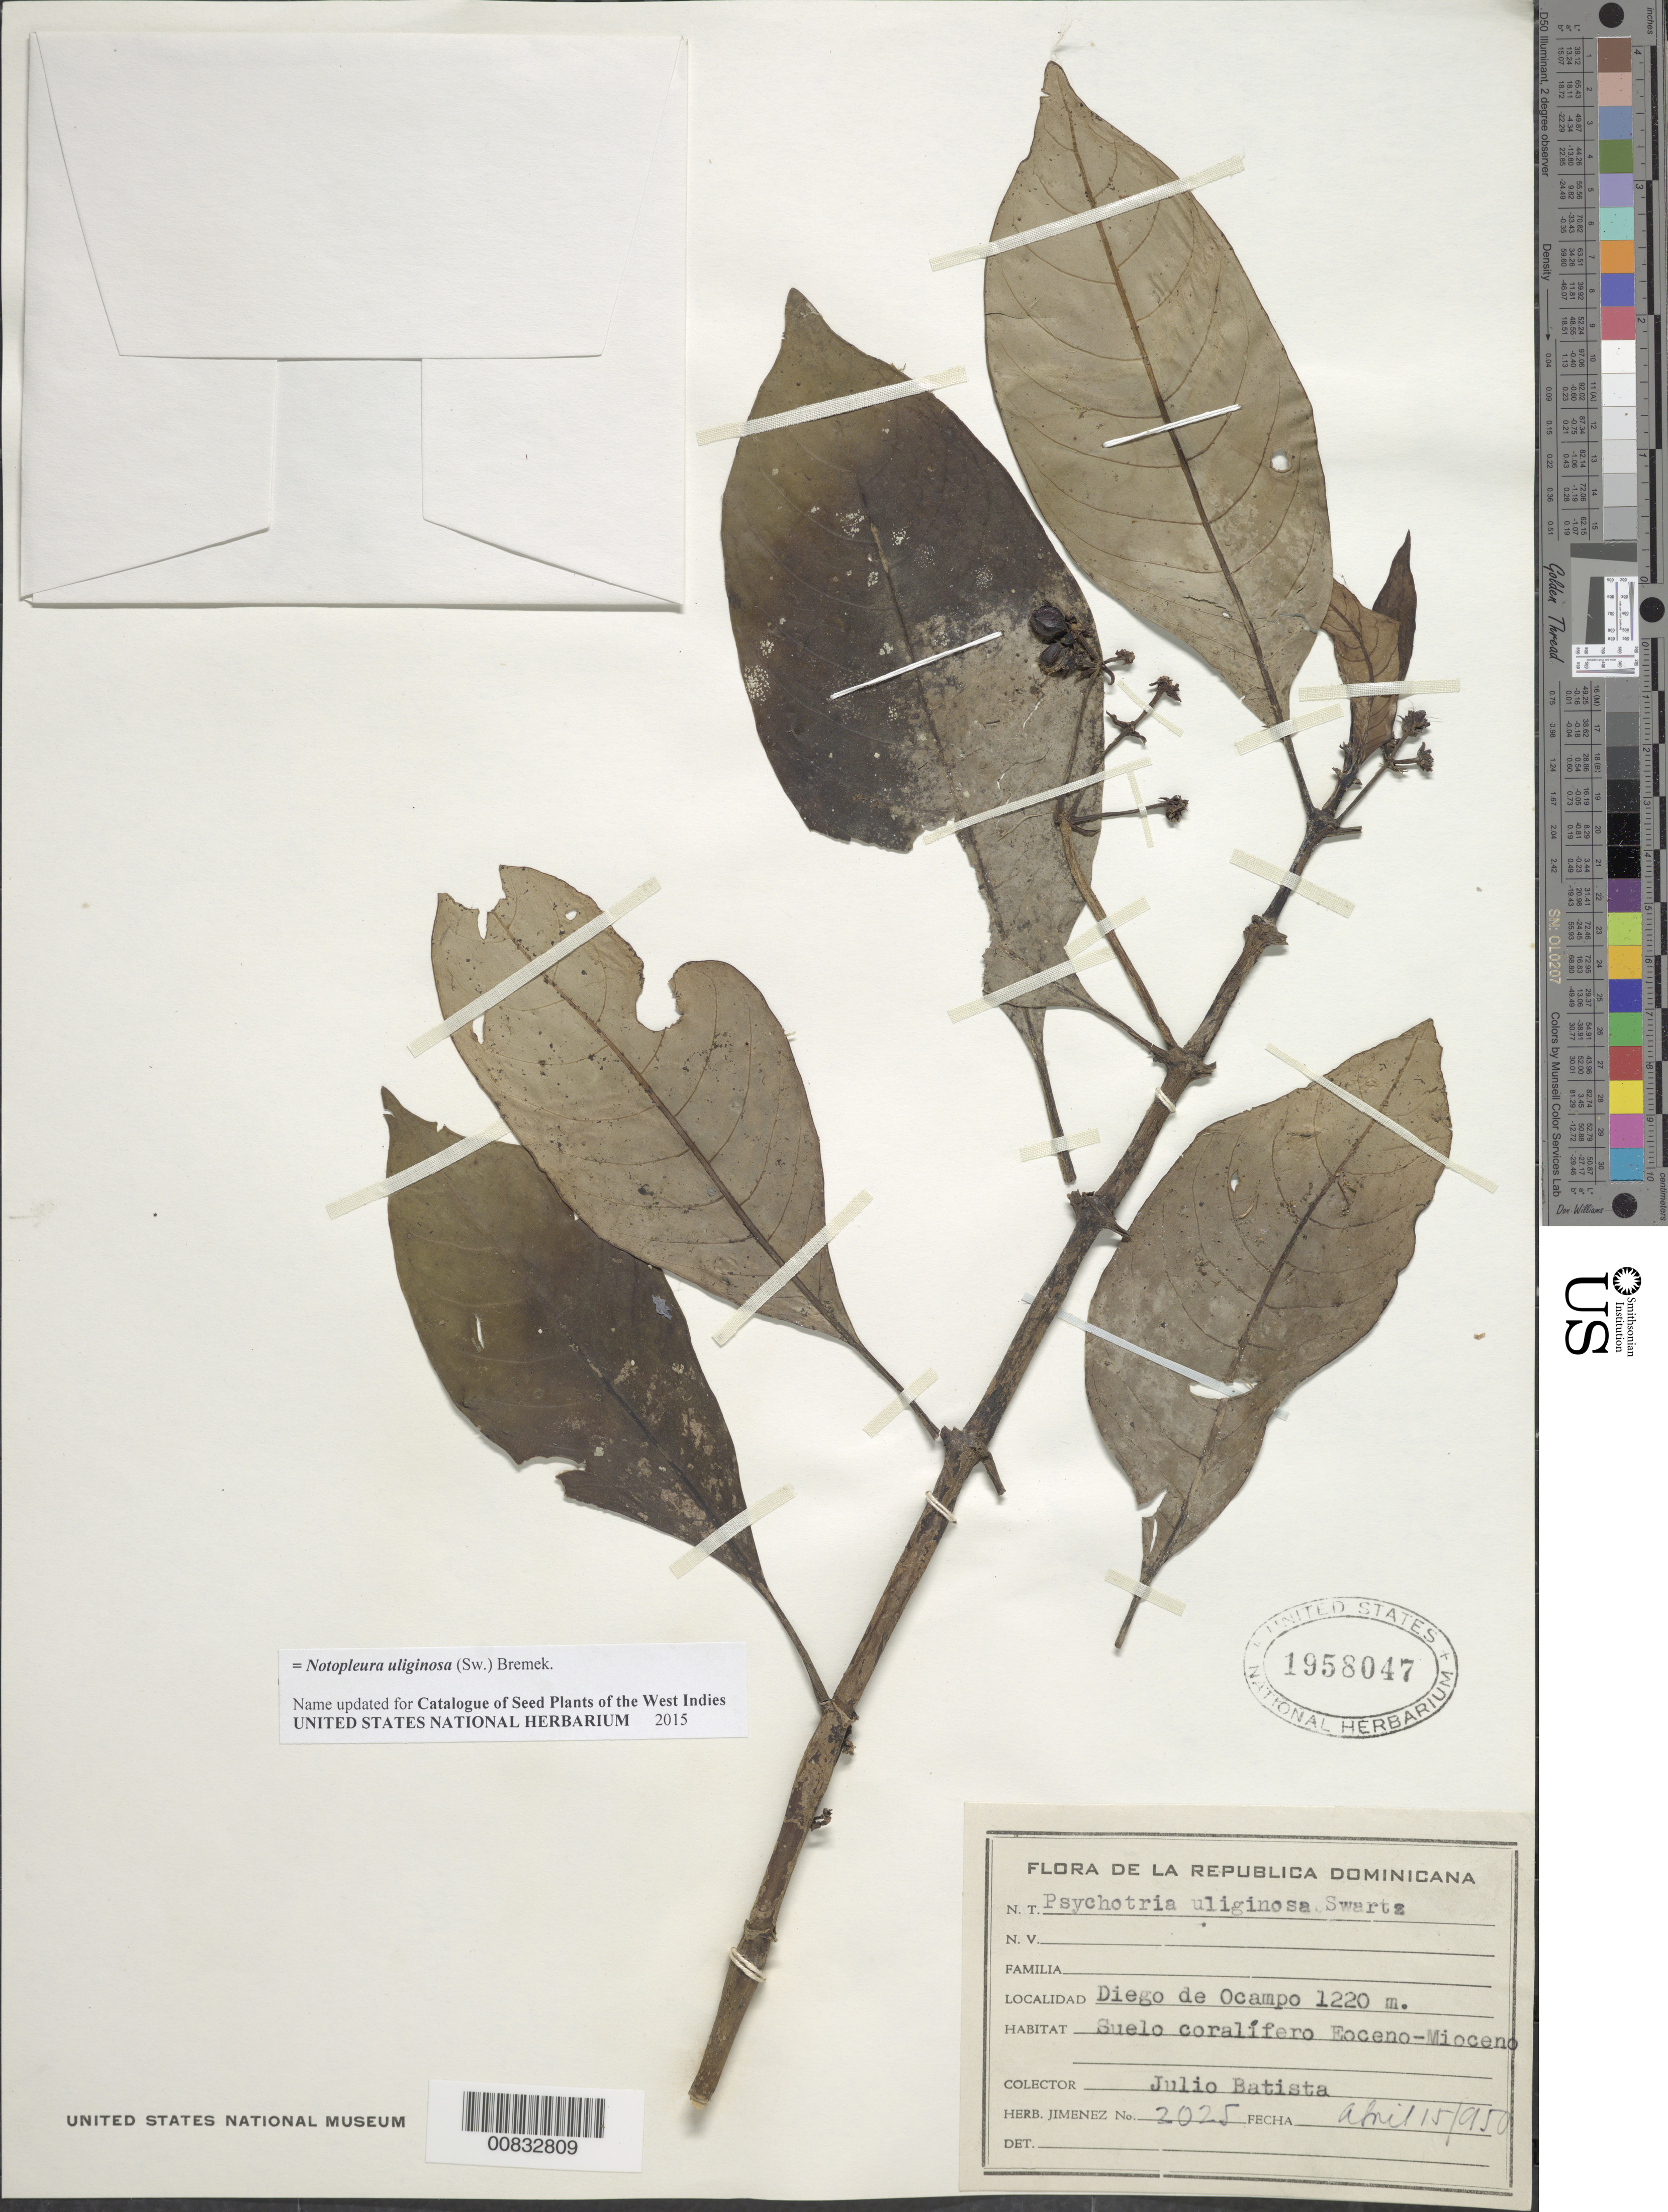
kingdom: Plantae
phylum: Tracheophyta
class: Magnoliopsida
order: Gentianales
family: Rubiaceae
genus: Notopleura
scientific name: Notopleura uliginosa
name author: (Sw.) Bremek.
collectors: J. Batista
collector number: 2025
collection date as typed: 15 Apr 1950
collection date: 1950-04-15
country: Dominican Republic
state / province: Santiago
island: Hispaniola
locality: Diego de Ocampo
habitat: Suelo coralífero eoceno-mioceno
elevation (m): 1220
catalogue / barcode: US 1958047